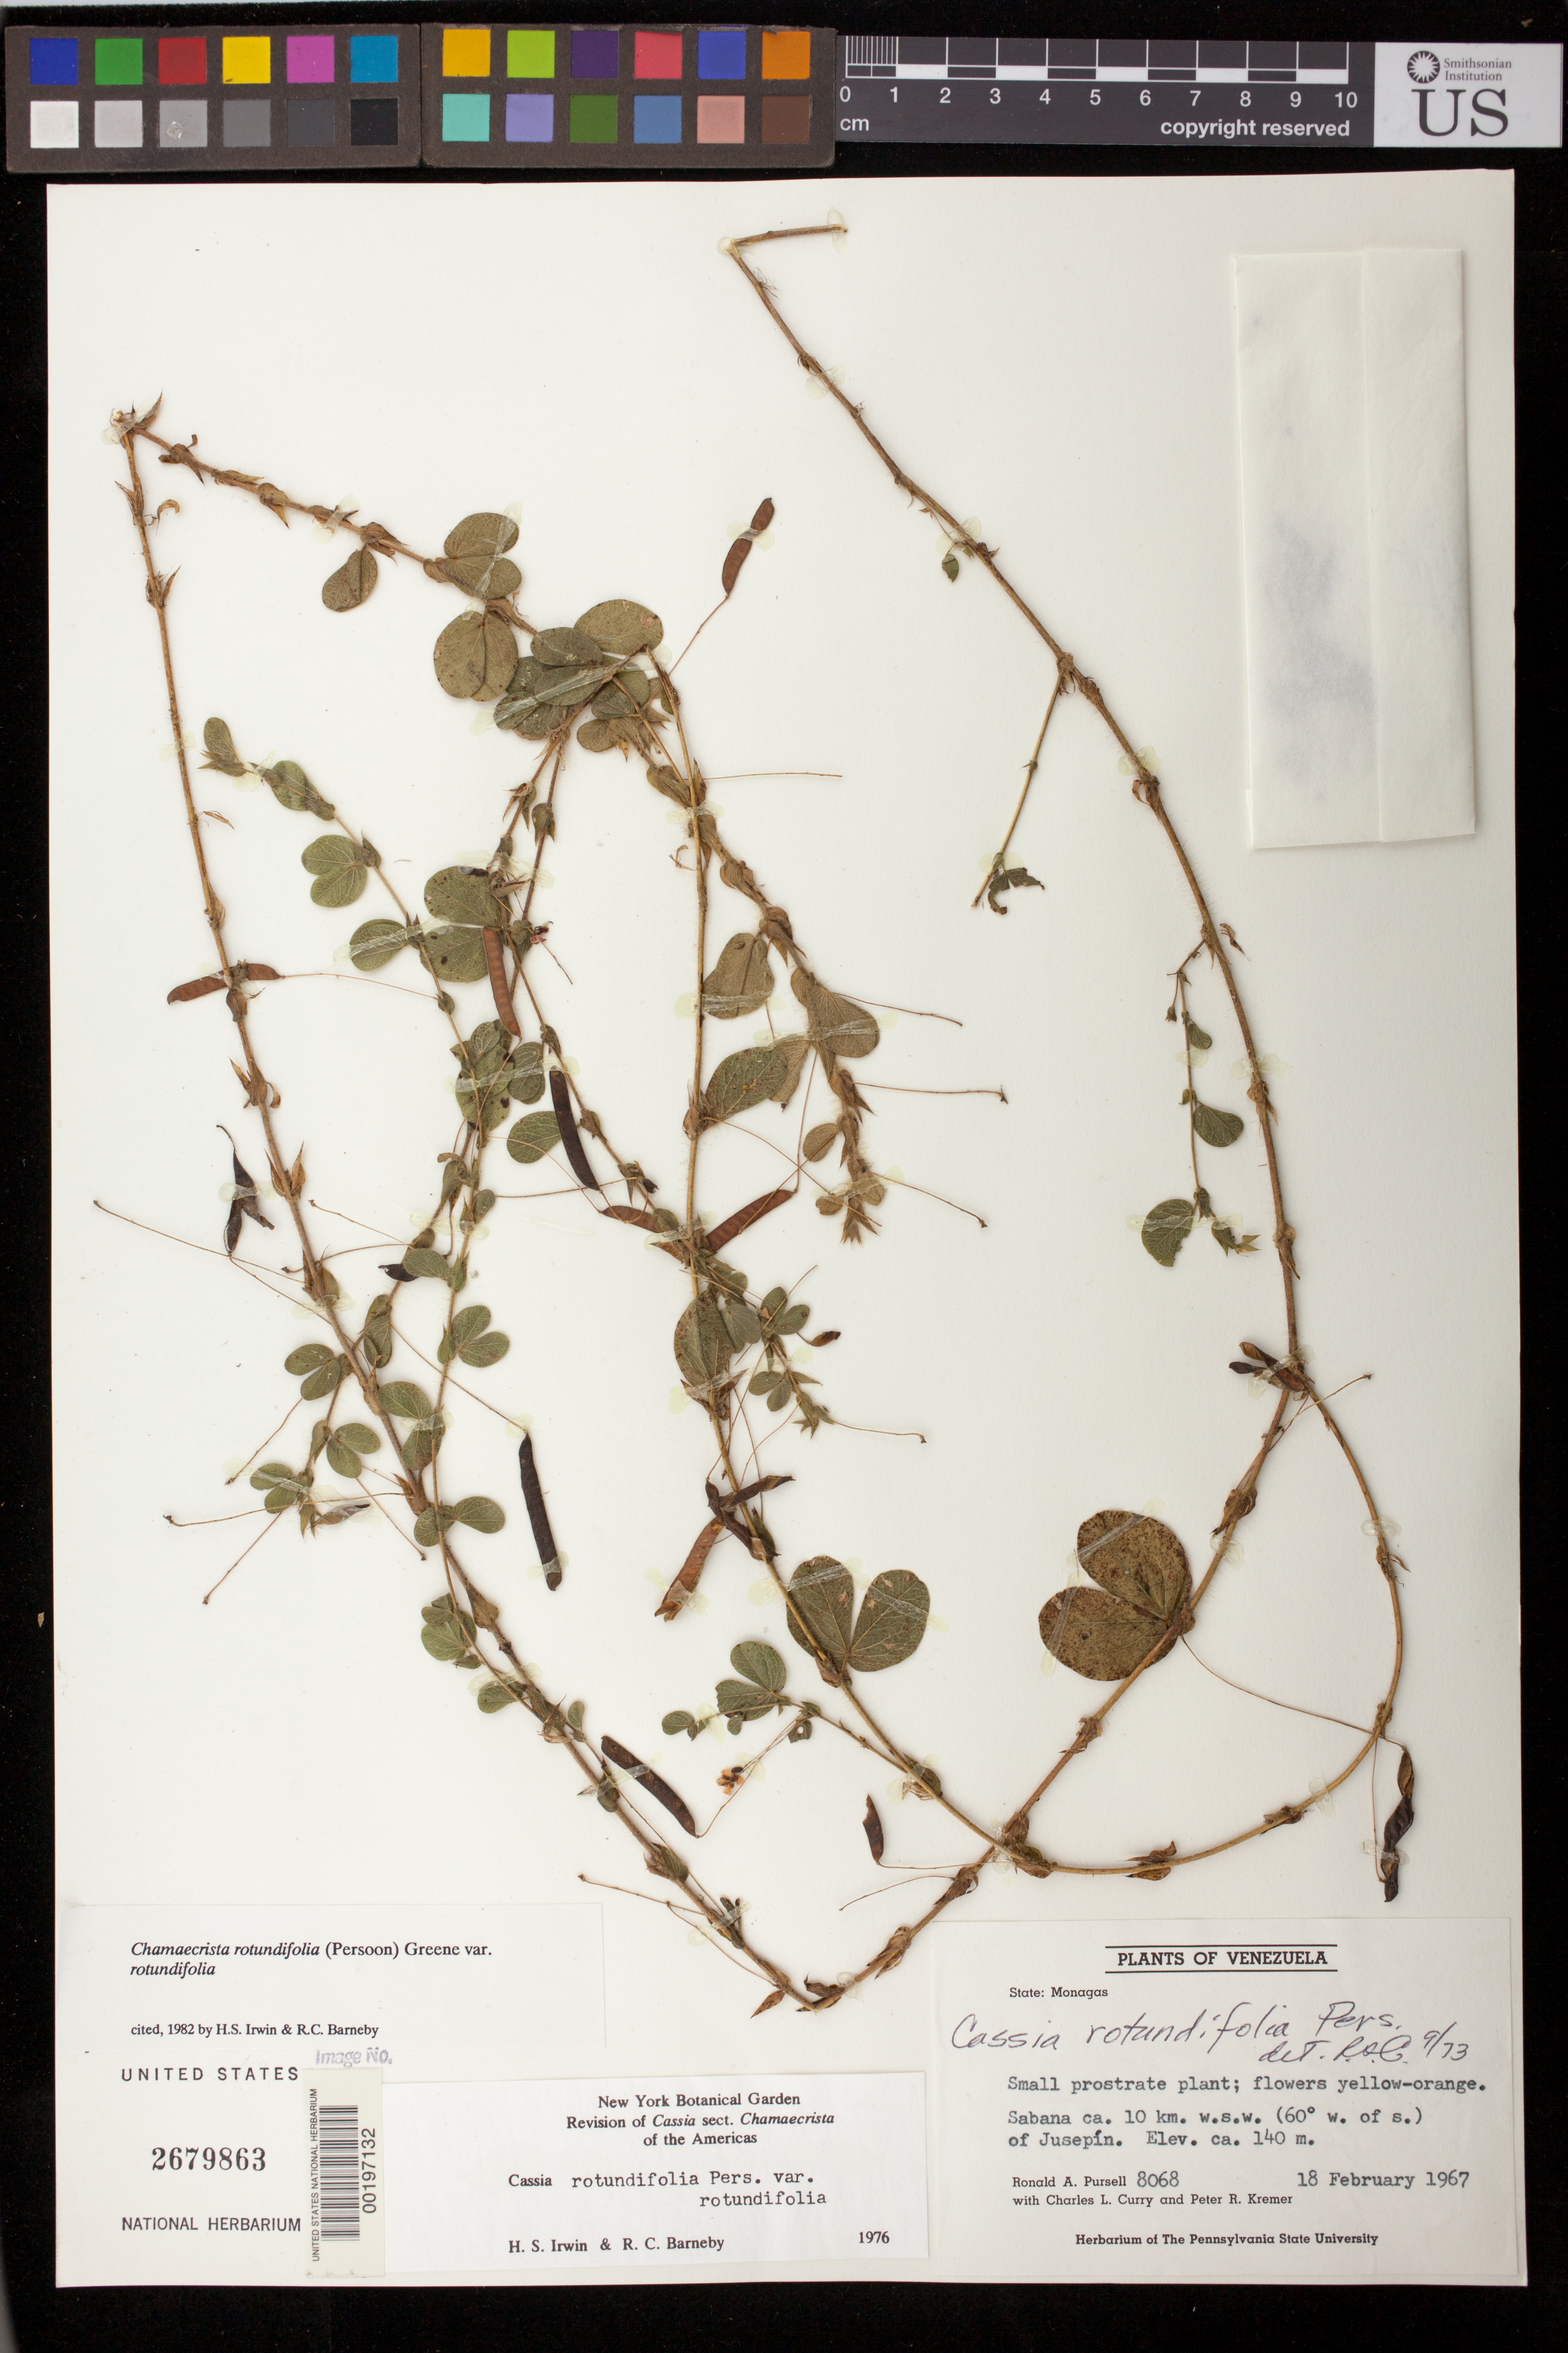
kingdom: Plantae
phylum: Tracheophyta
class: Magnoliopsida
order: Fabales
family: Fabaceae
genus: Chamaecrista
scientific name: Chamaecrista rotundifolia var. rotundifolia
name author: (Pers.) Greene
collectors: R. A. Pursell, C. L. Curry & P. R. Kremer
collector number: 8068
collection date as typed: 18 Feb 1967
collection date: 1967-02-18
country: Venezuela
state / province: Monagas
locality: Sabana ca. 10 km. w.s.w. (60° w. of s.) of Jusepin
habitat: Sabana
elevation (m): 140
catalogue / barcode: US 2679863